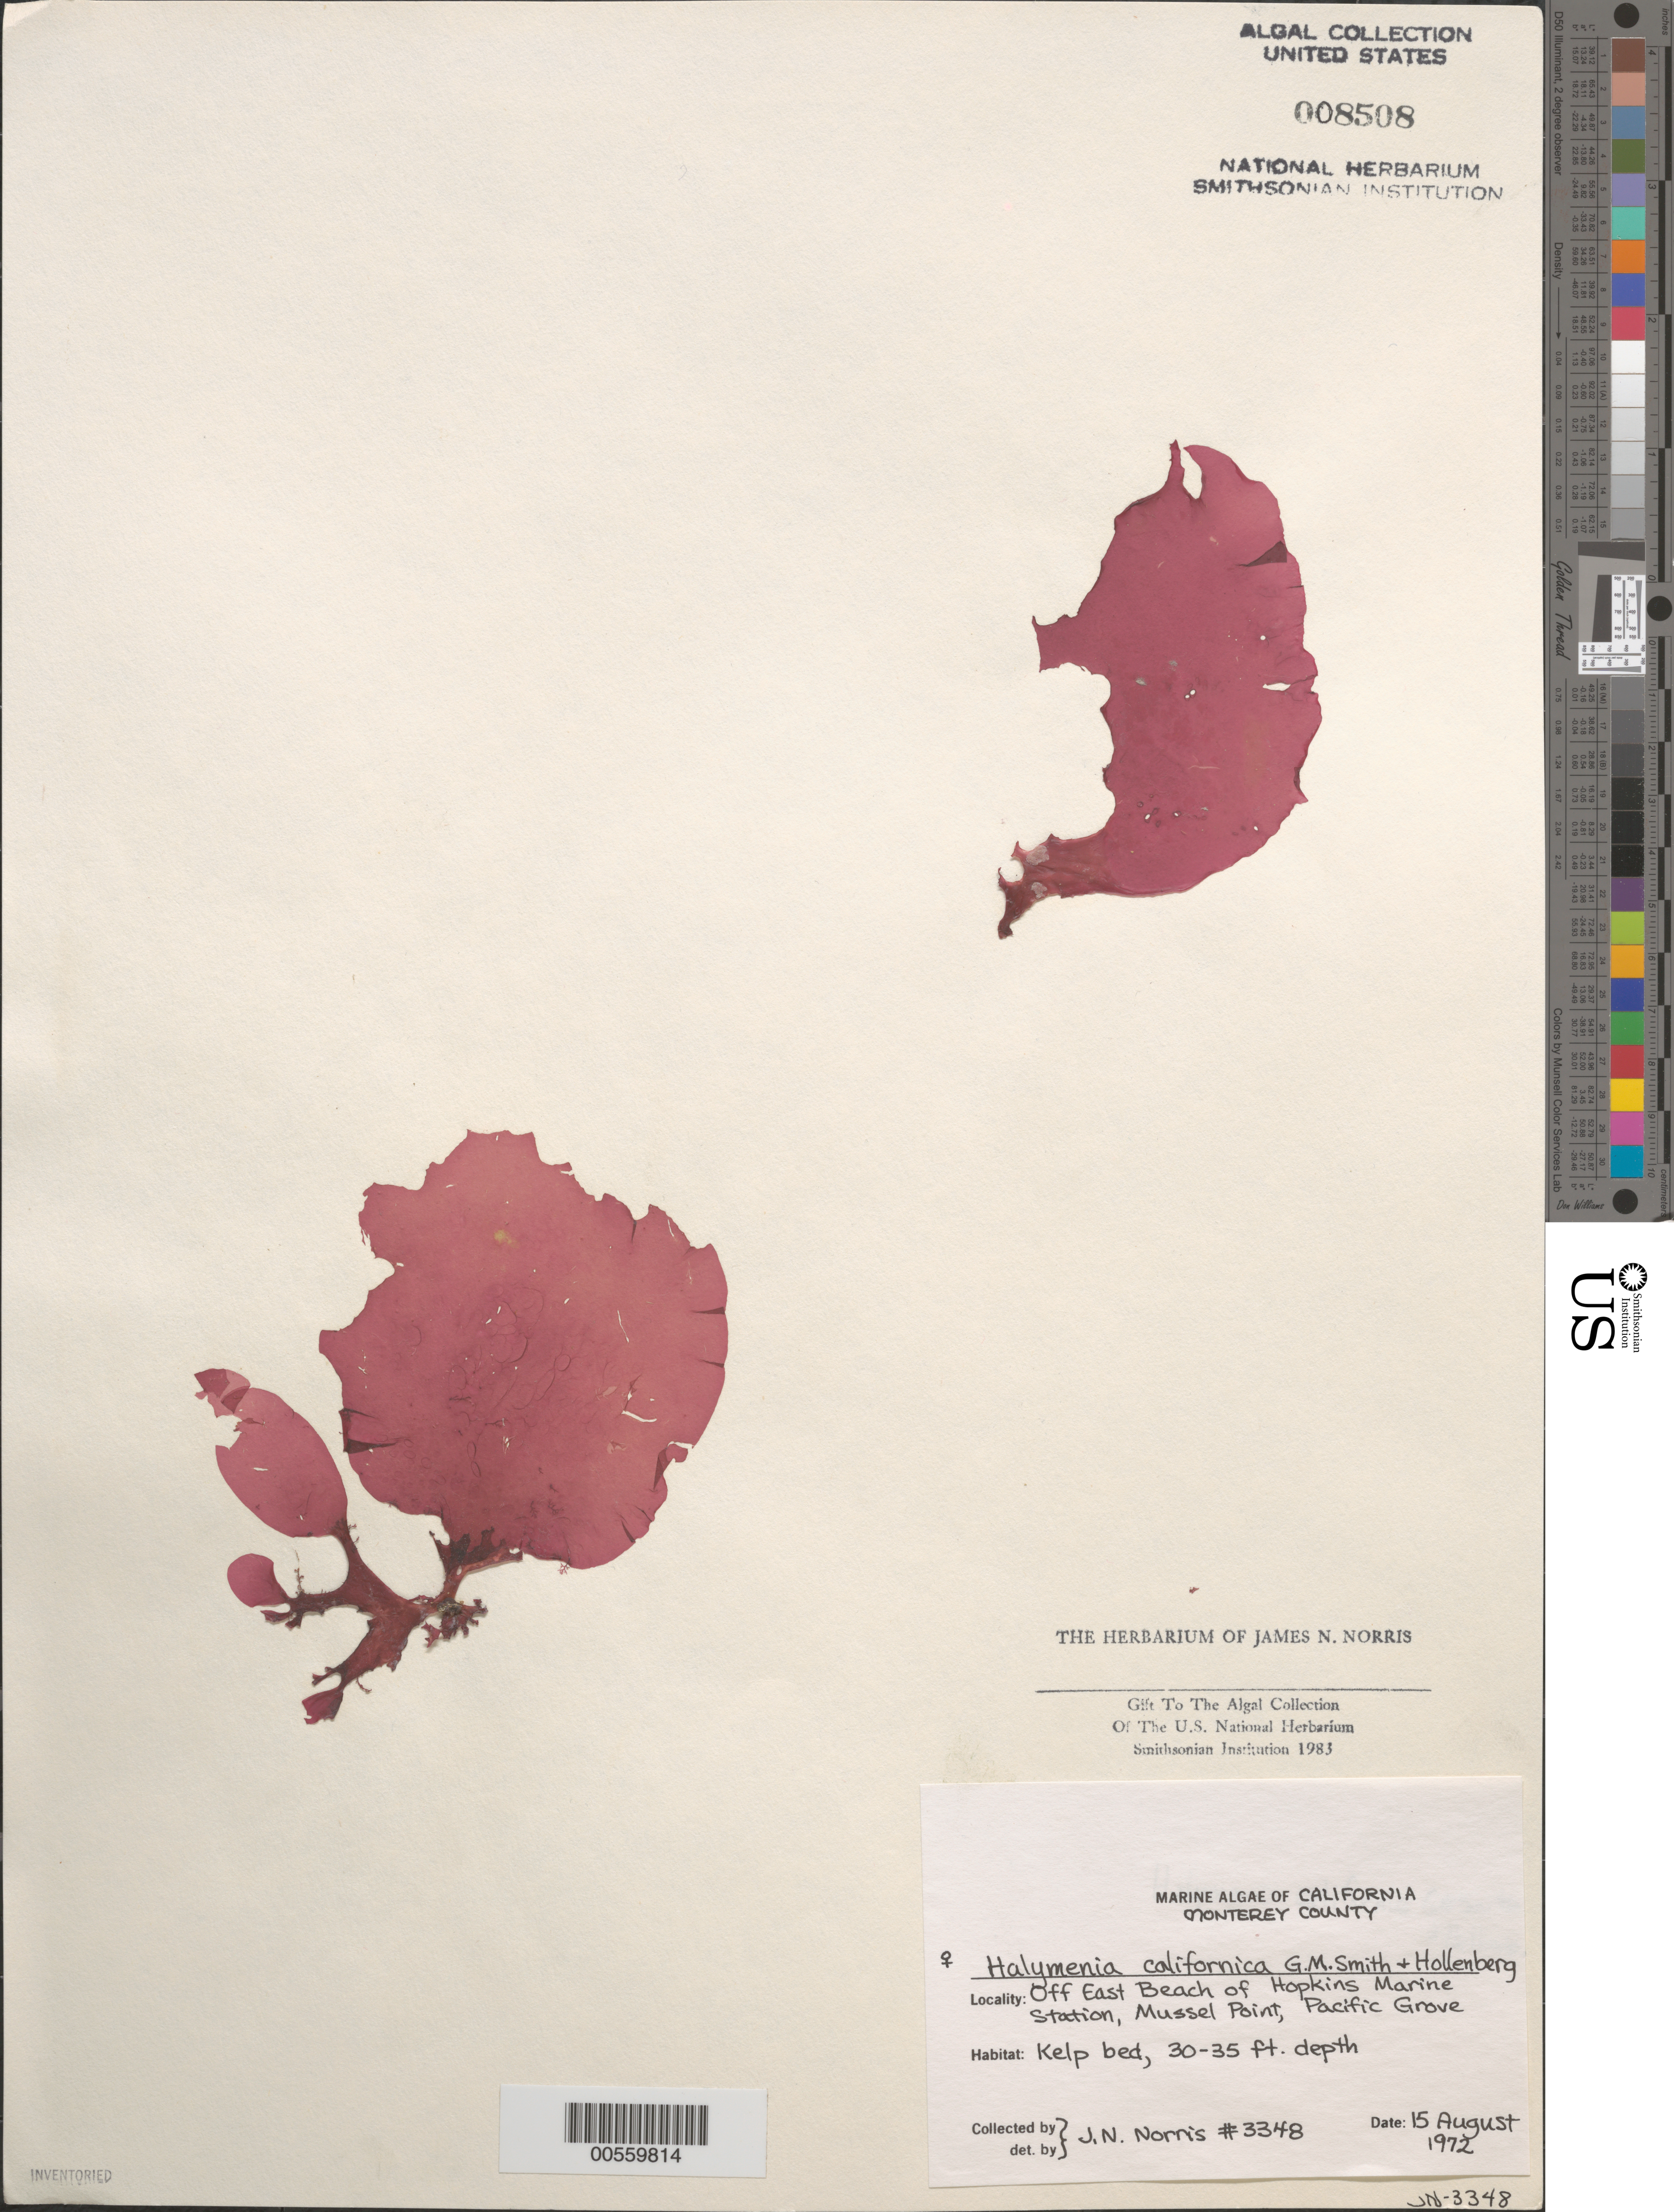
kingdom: Plantae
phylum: Rhodophyta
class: Florideophyceae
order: Halymeniales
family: Halymeniaceae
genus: Halymenia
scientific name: Halymenia californica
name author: G.M. Sm. & Hollenb.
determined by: Norris, James N.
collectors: J. N. Norris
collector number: JN-3348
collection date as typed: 15 Aug 1972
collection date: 1972-08-15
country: United States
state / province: California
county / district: Monterey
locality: Pacific Grove, off East Beach of Hopkins Marine Station, Mussel Point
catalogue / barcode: US 8508